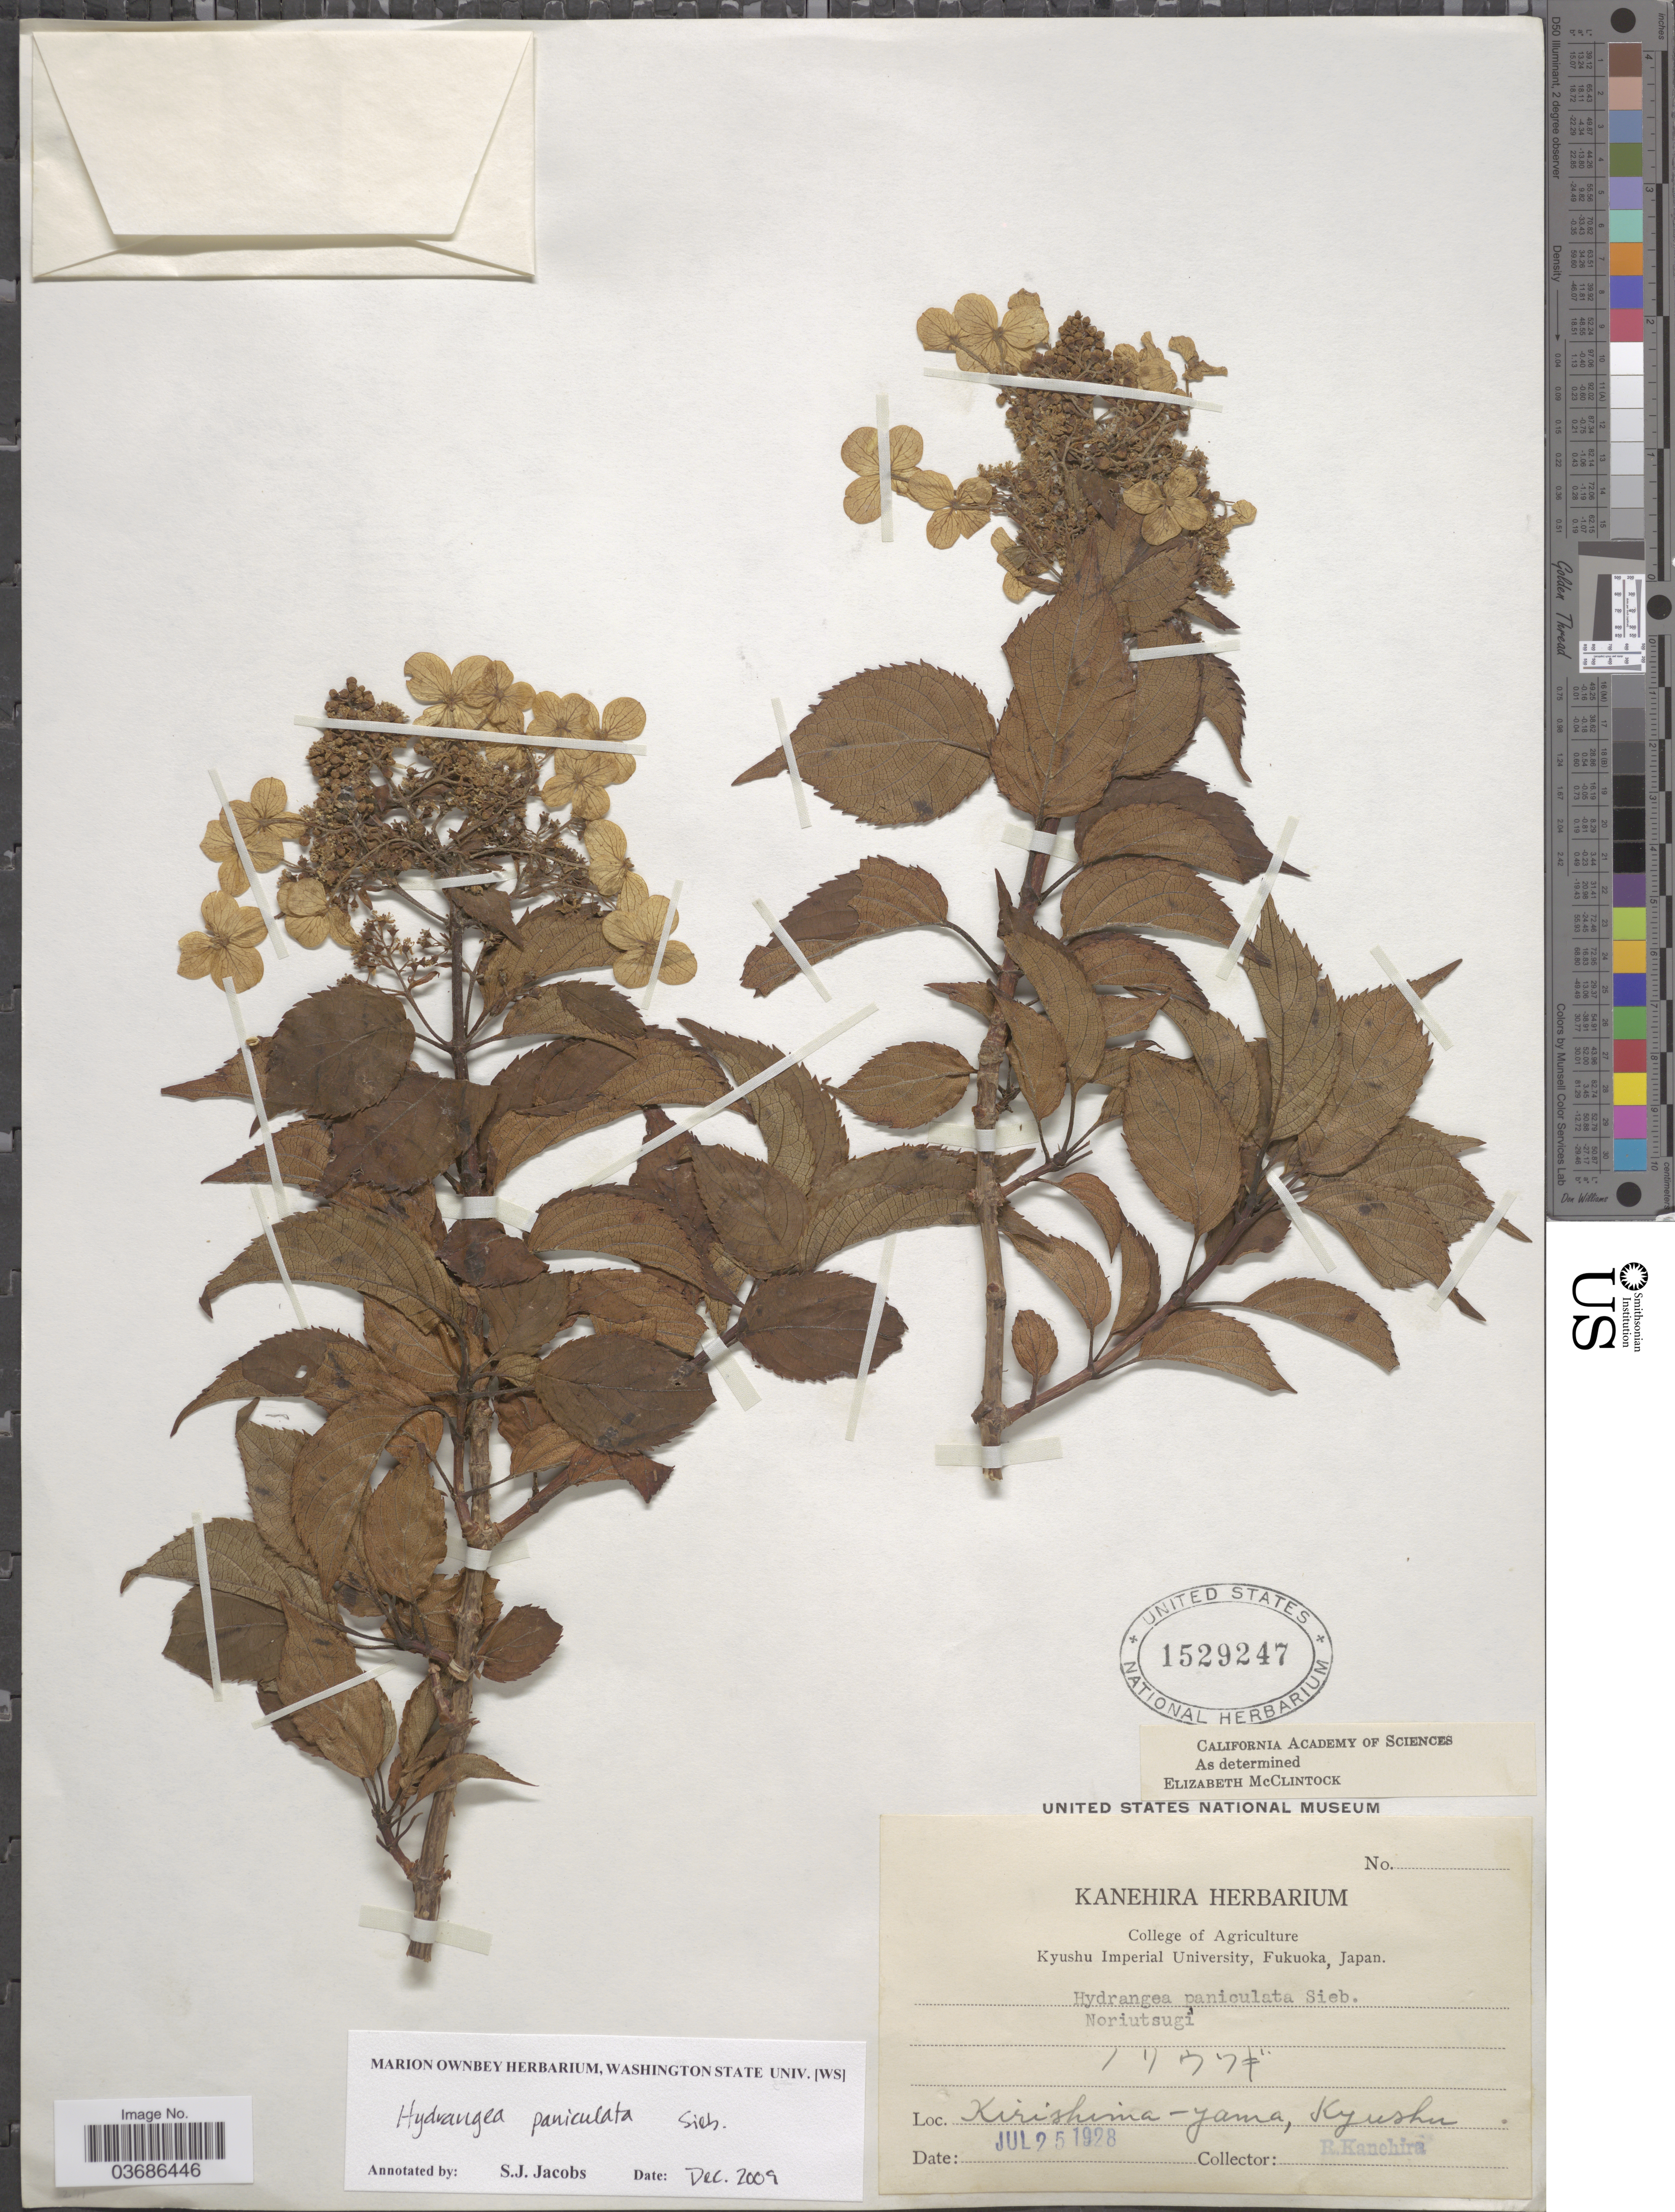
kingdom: Plantae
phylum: Tracheophyta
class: Magnoliopsida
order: Cornales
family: Hydrangeaceae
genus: Hydrangea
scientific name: Hydrangea paniculata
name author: Siebold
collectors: R. Kanehira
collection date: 1928-07-25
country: Japan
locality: Kirishima-yama, Kyushu.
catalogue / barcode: US 1529247